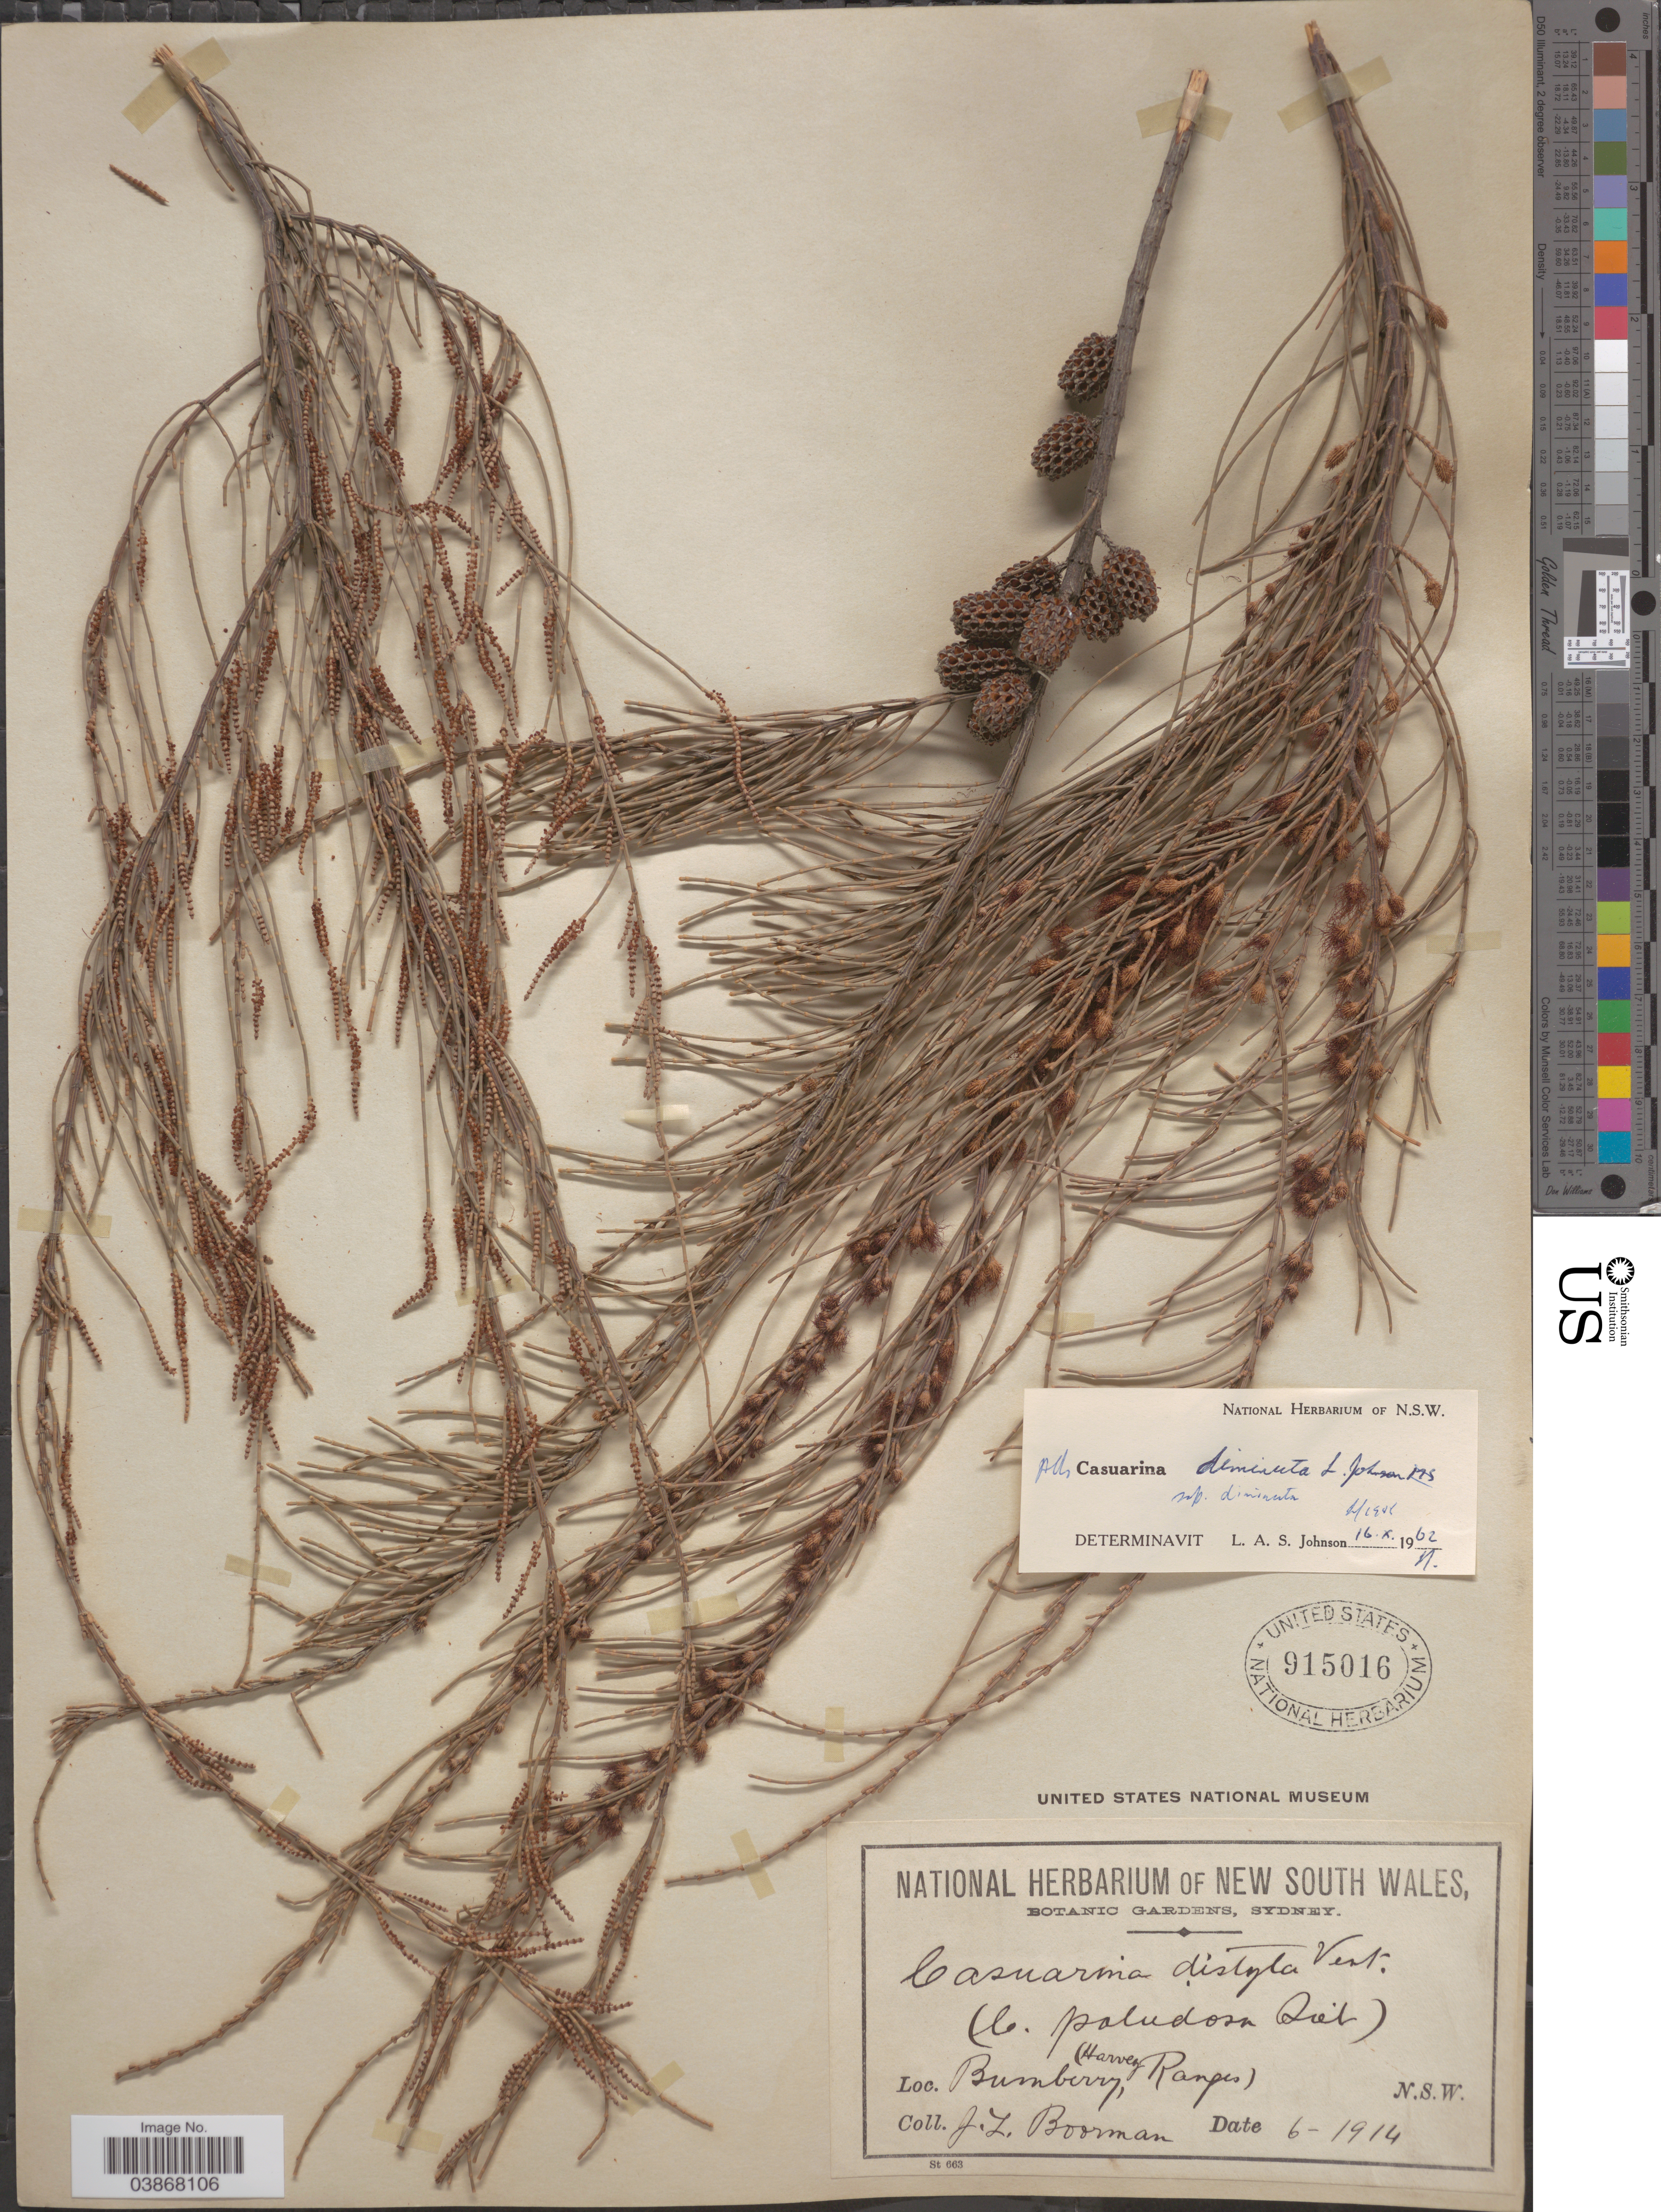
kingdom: Plantae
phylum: Tracheophyta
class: Magnoliopsida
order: Fagales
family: Casuarinaceae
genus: Allocasuarina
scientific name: Allocasuarina diminuta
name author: L.A.S. Johnson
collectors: J. Boorman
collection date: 1914-06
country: Australia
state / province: New South Wales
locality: Bunberry (Harvey Ranges).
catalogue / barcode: US 915016